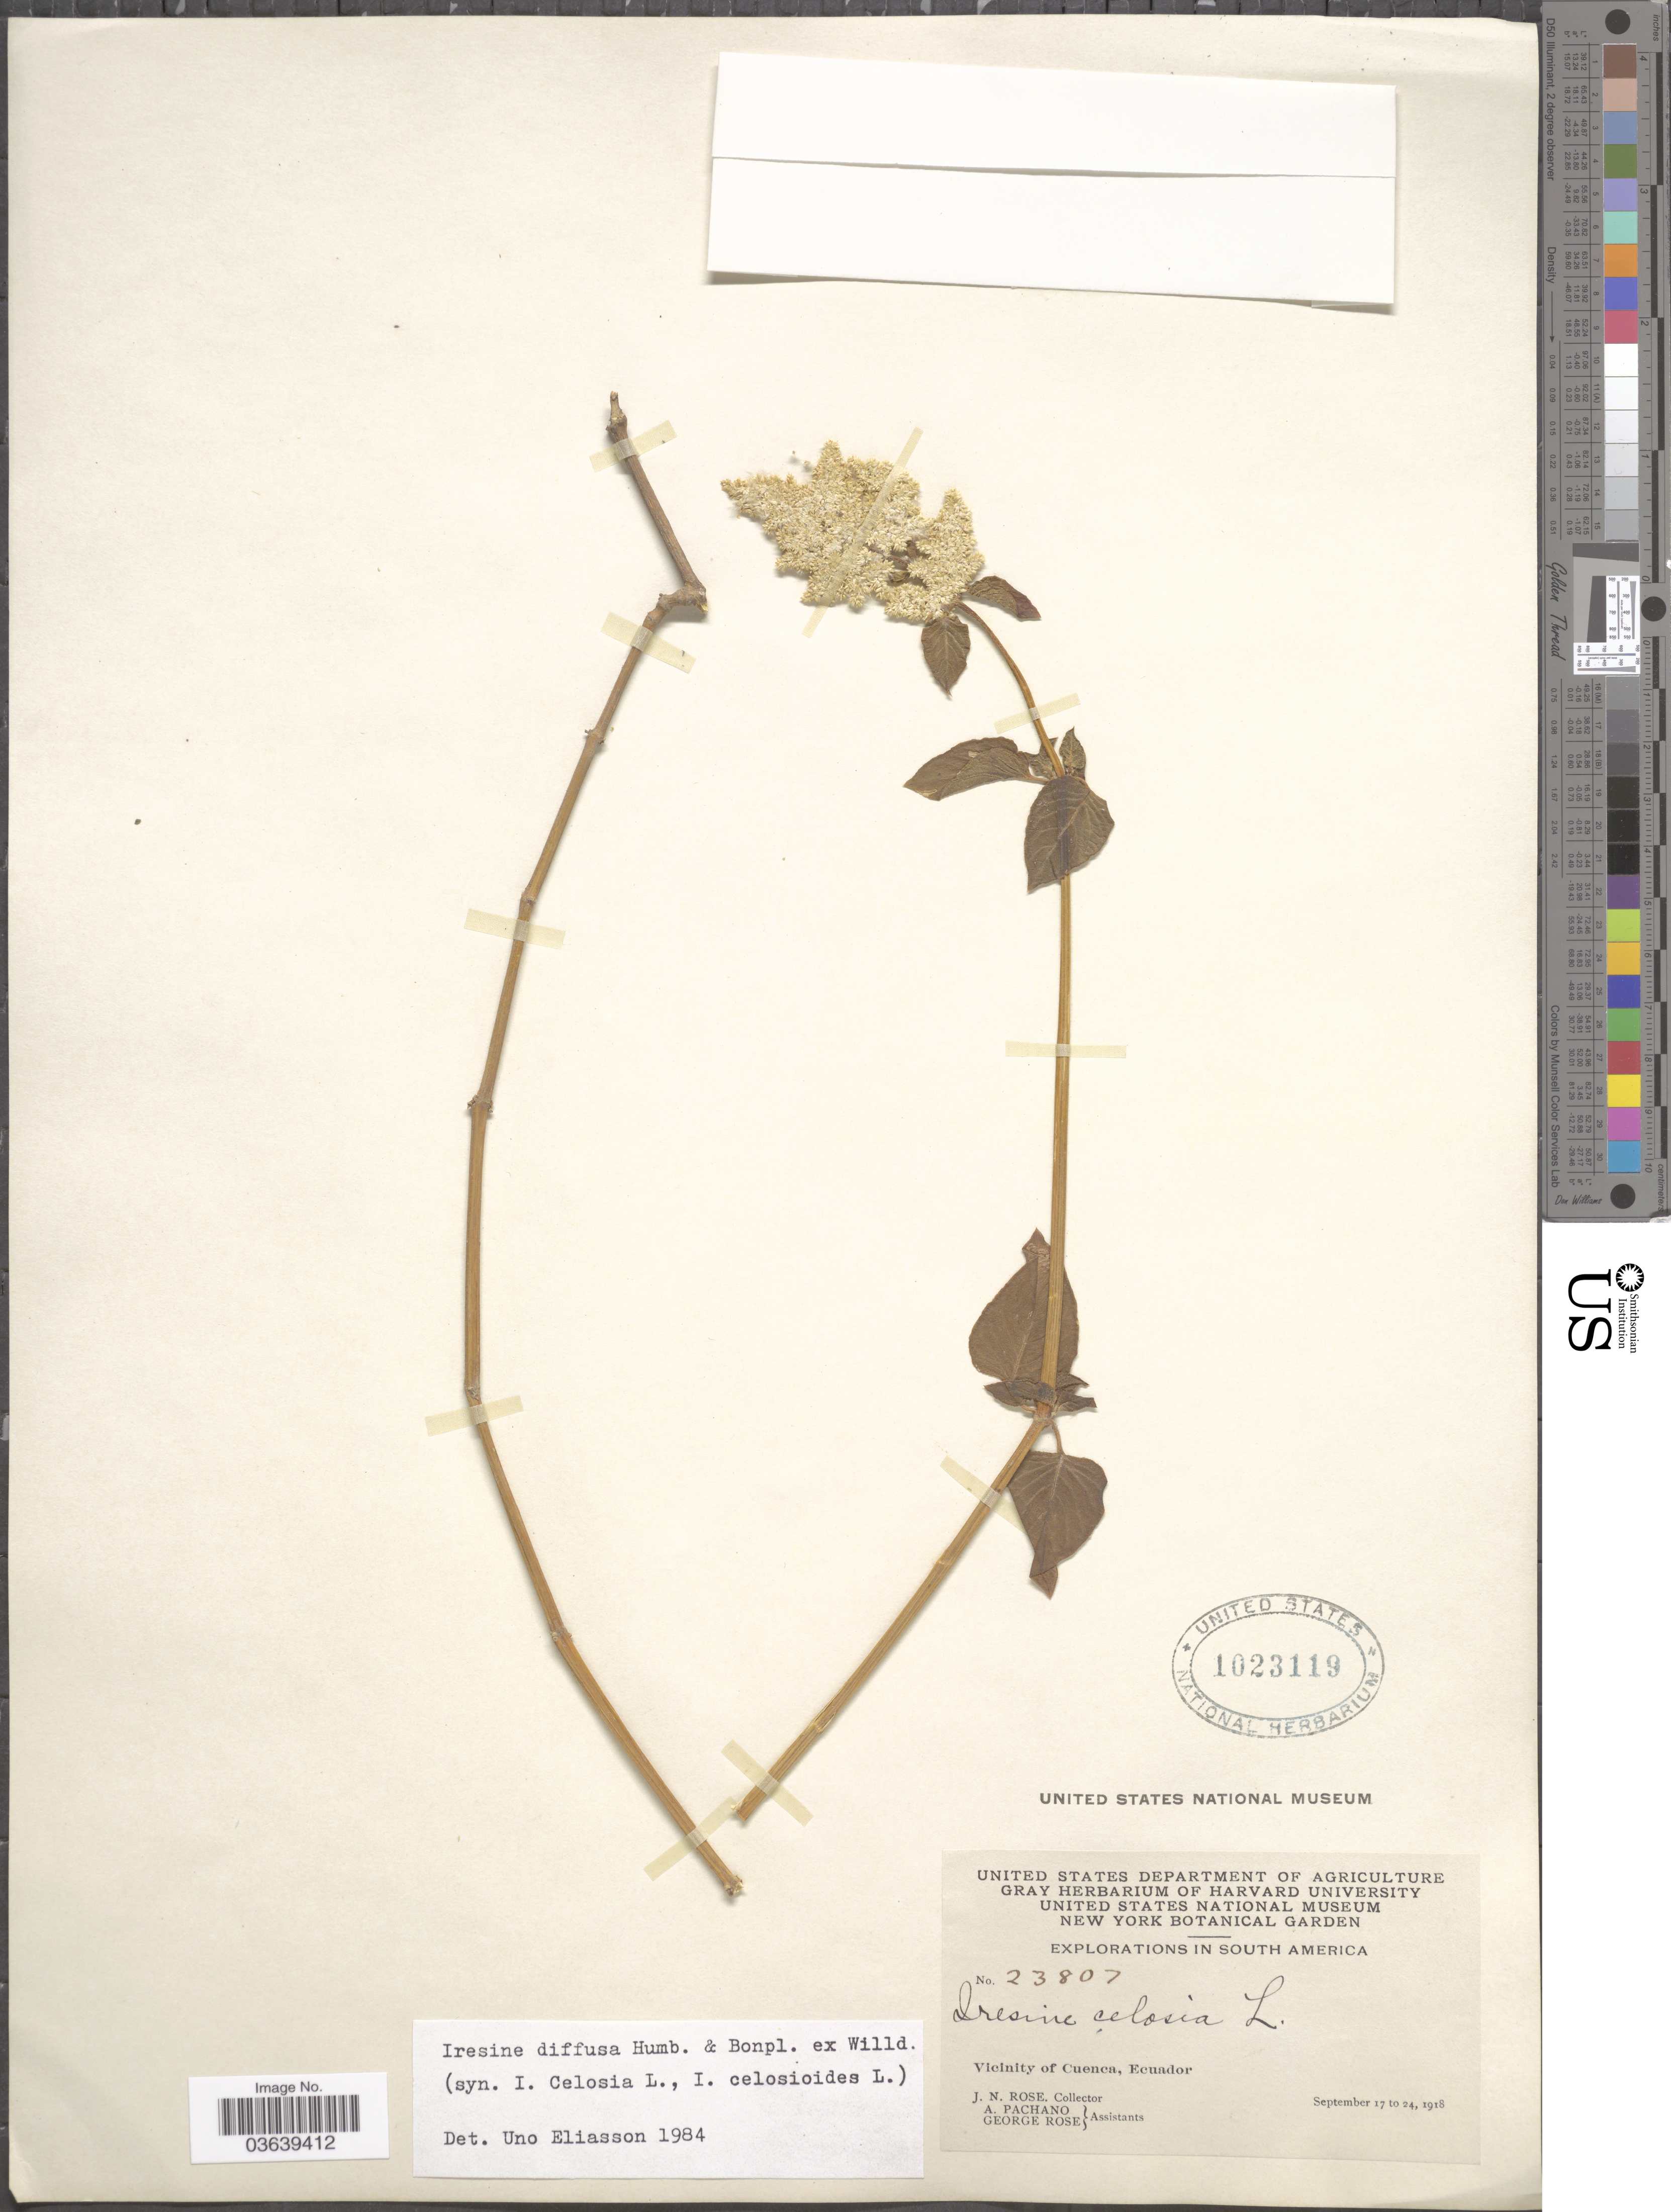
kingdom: Plantae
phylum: Tracheophyta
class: Magnoliopsida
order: Caryophyllales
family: Amaranthaceae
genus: Iresine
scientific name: Iresine diffusa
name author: Humb. & Bonpl. ex Willd.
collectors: J. N. Rose, A. Pachano & G. Rose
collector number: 23807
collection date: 1918-09-17/1918-09-24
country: Ecuador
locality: Vicinity of Cuenca.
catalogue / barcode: US 1023119